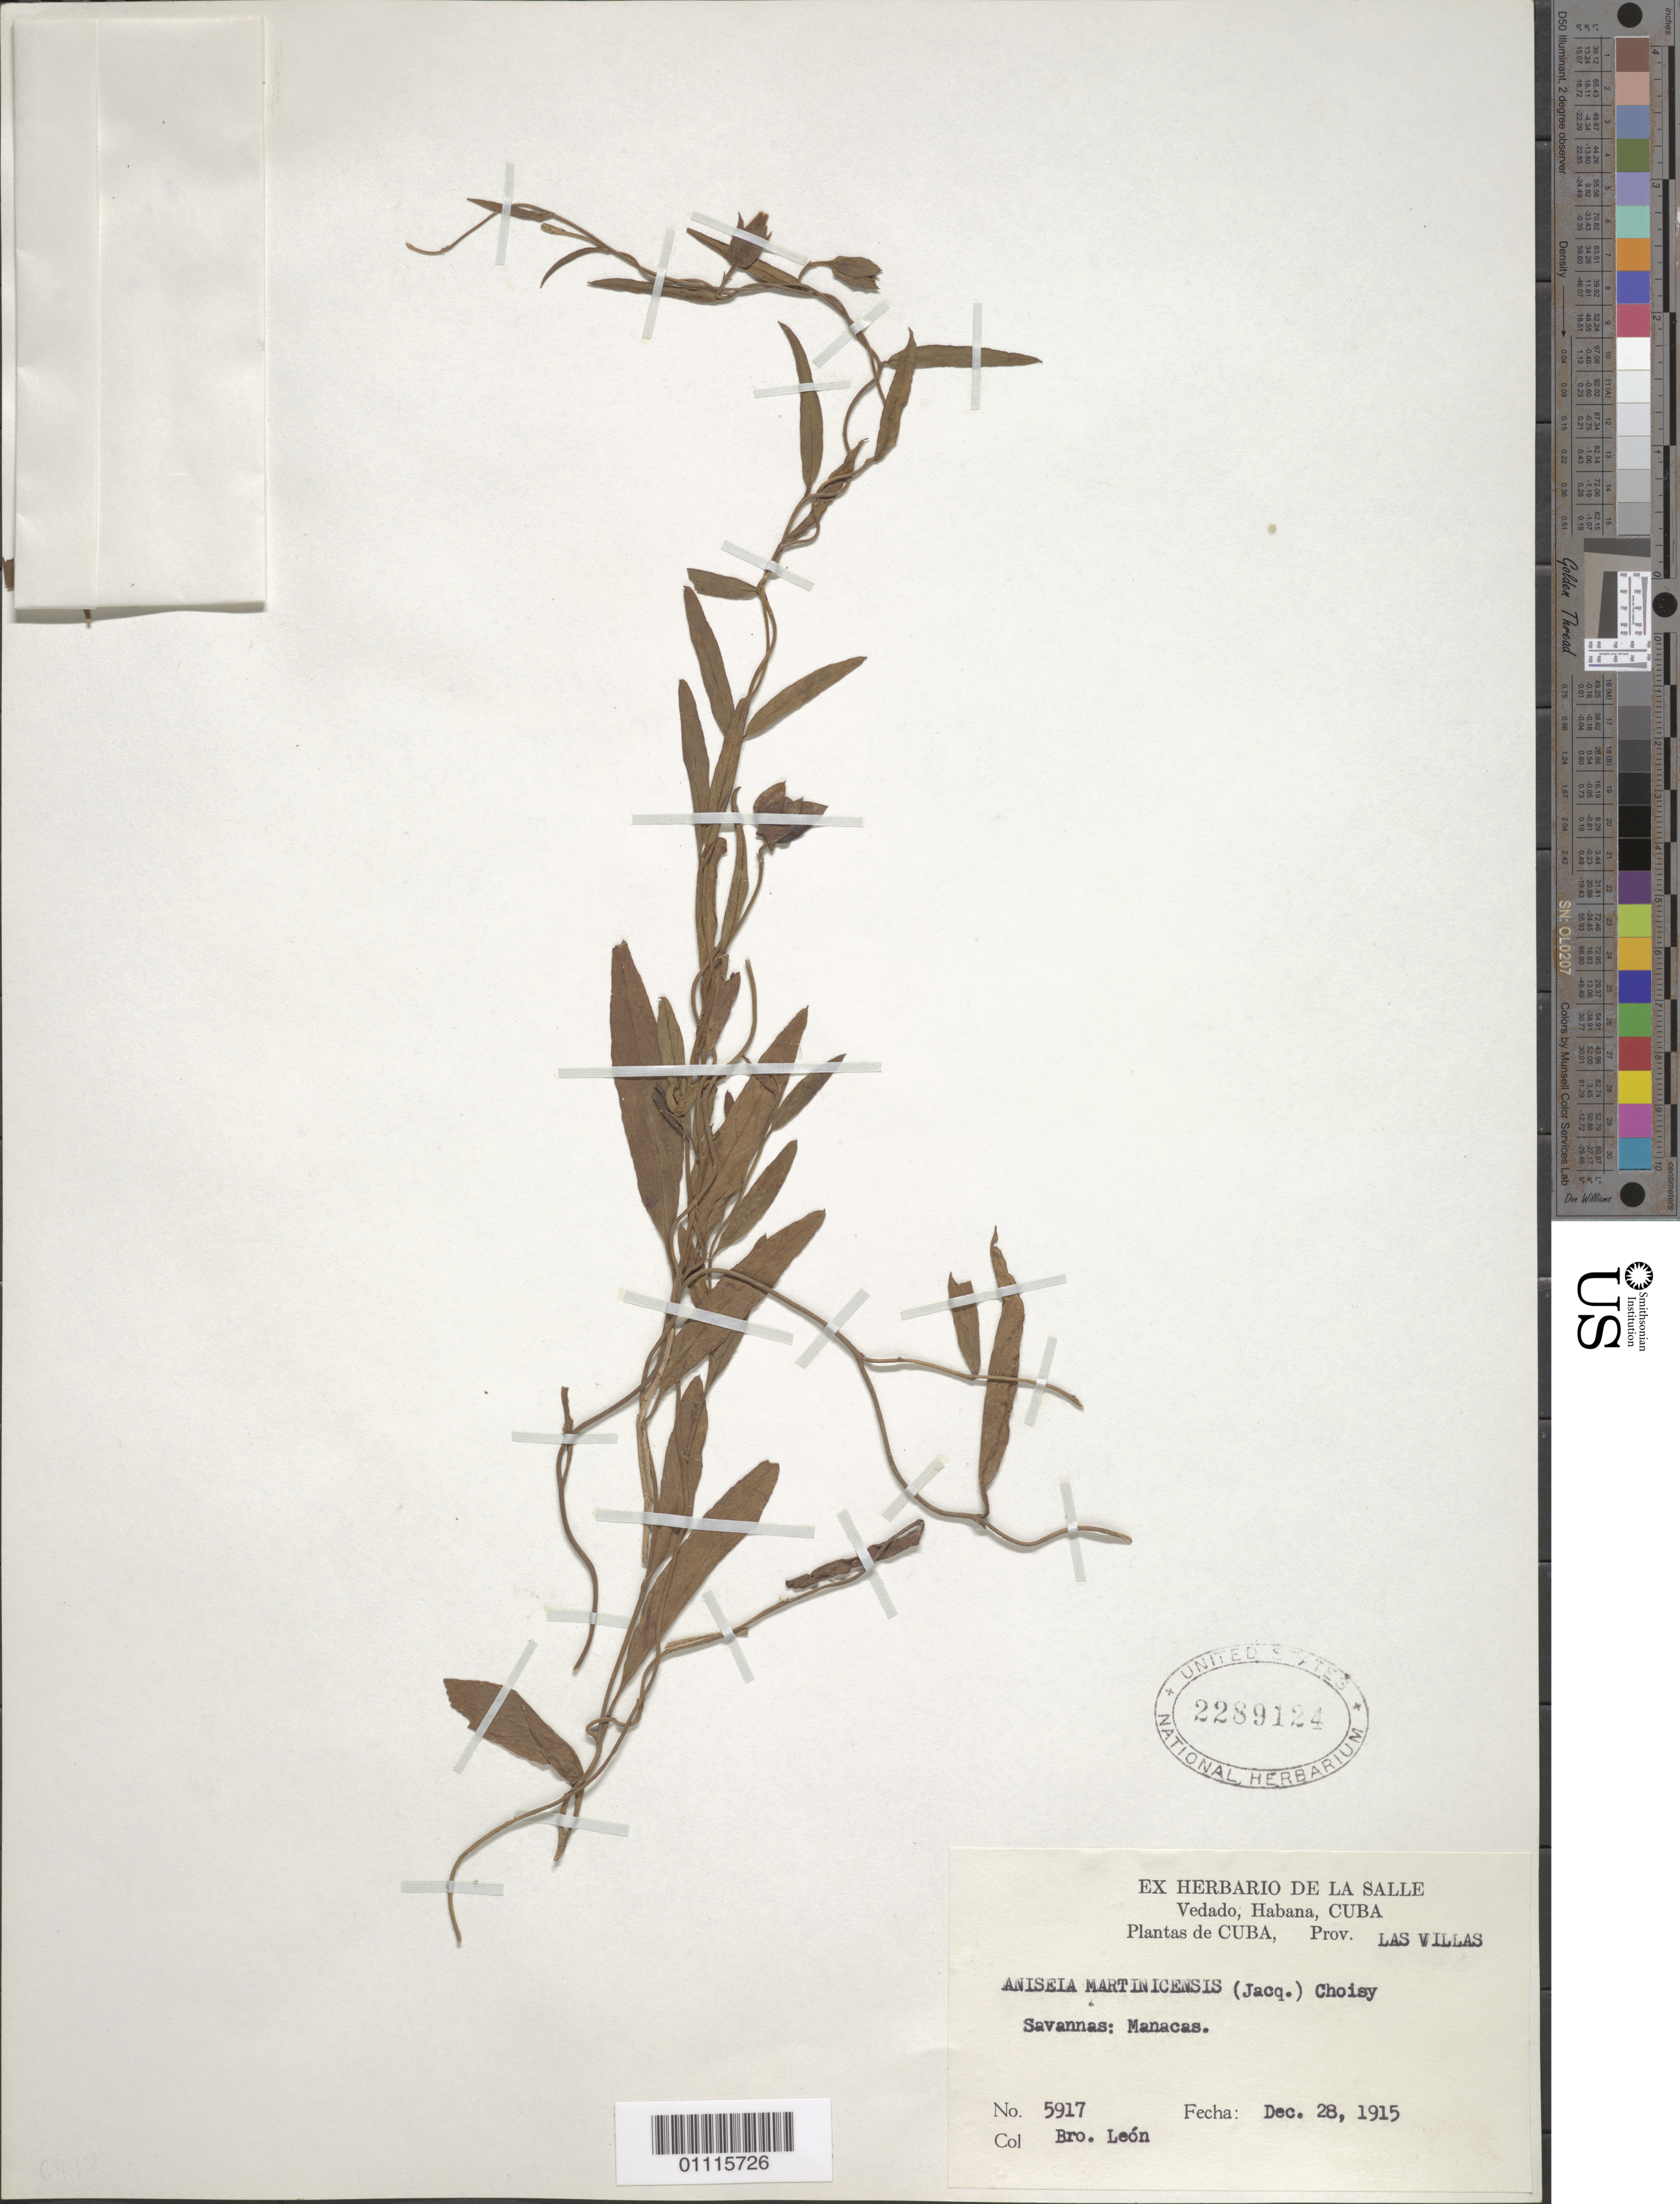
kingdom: Plantae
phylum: Tracheophyta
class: Magnoliopsida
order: Solanales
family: Convolvulaceae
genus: Aniseia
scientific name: Aniseia martinicensis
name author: (Jacq.) Choisy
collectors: Bro. León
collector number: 5917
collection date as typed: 28 Dec 1915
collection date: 1915-12-28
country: Cuba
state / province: Villa Clara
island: Cuba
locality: Savannas: Manacas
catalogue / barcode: US 2289124